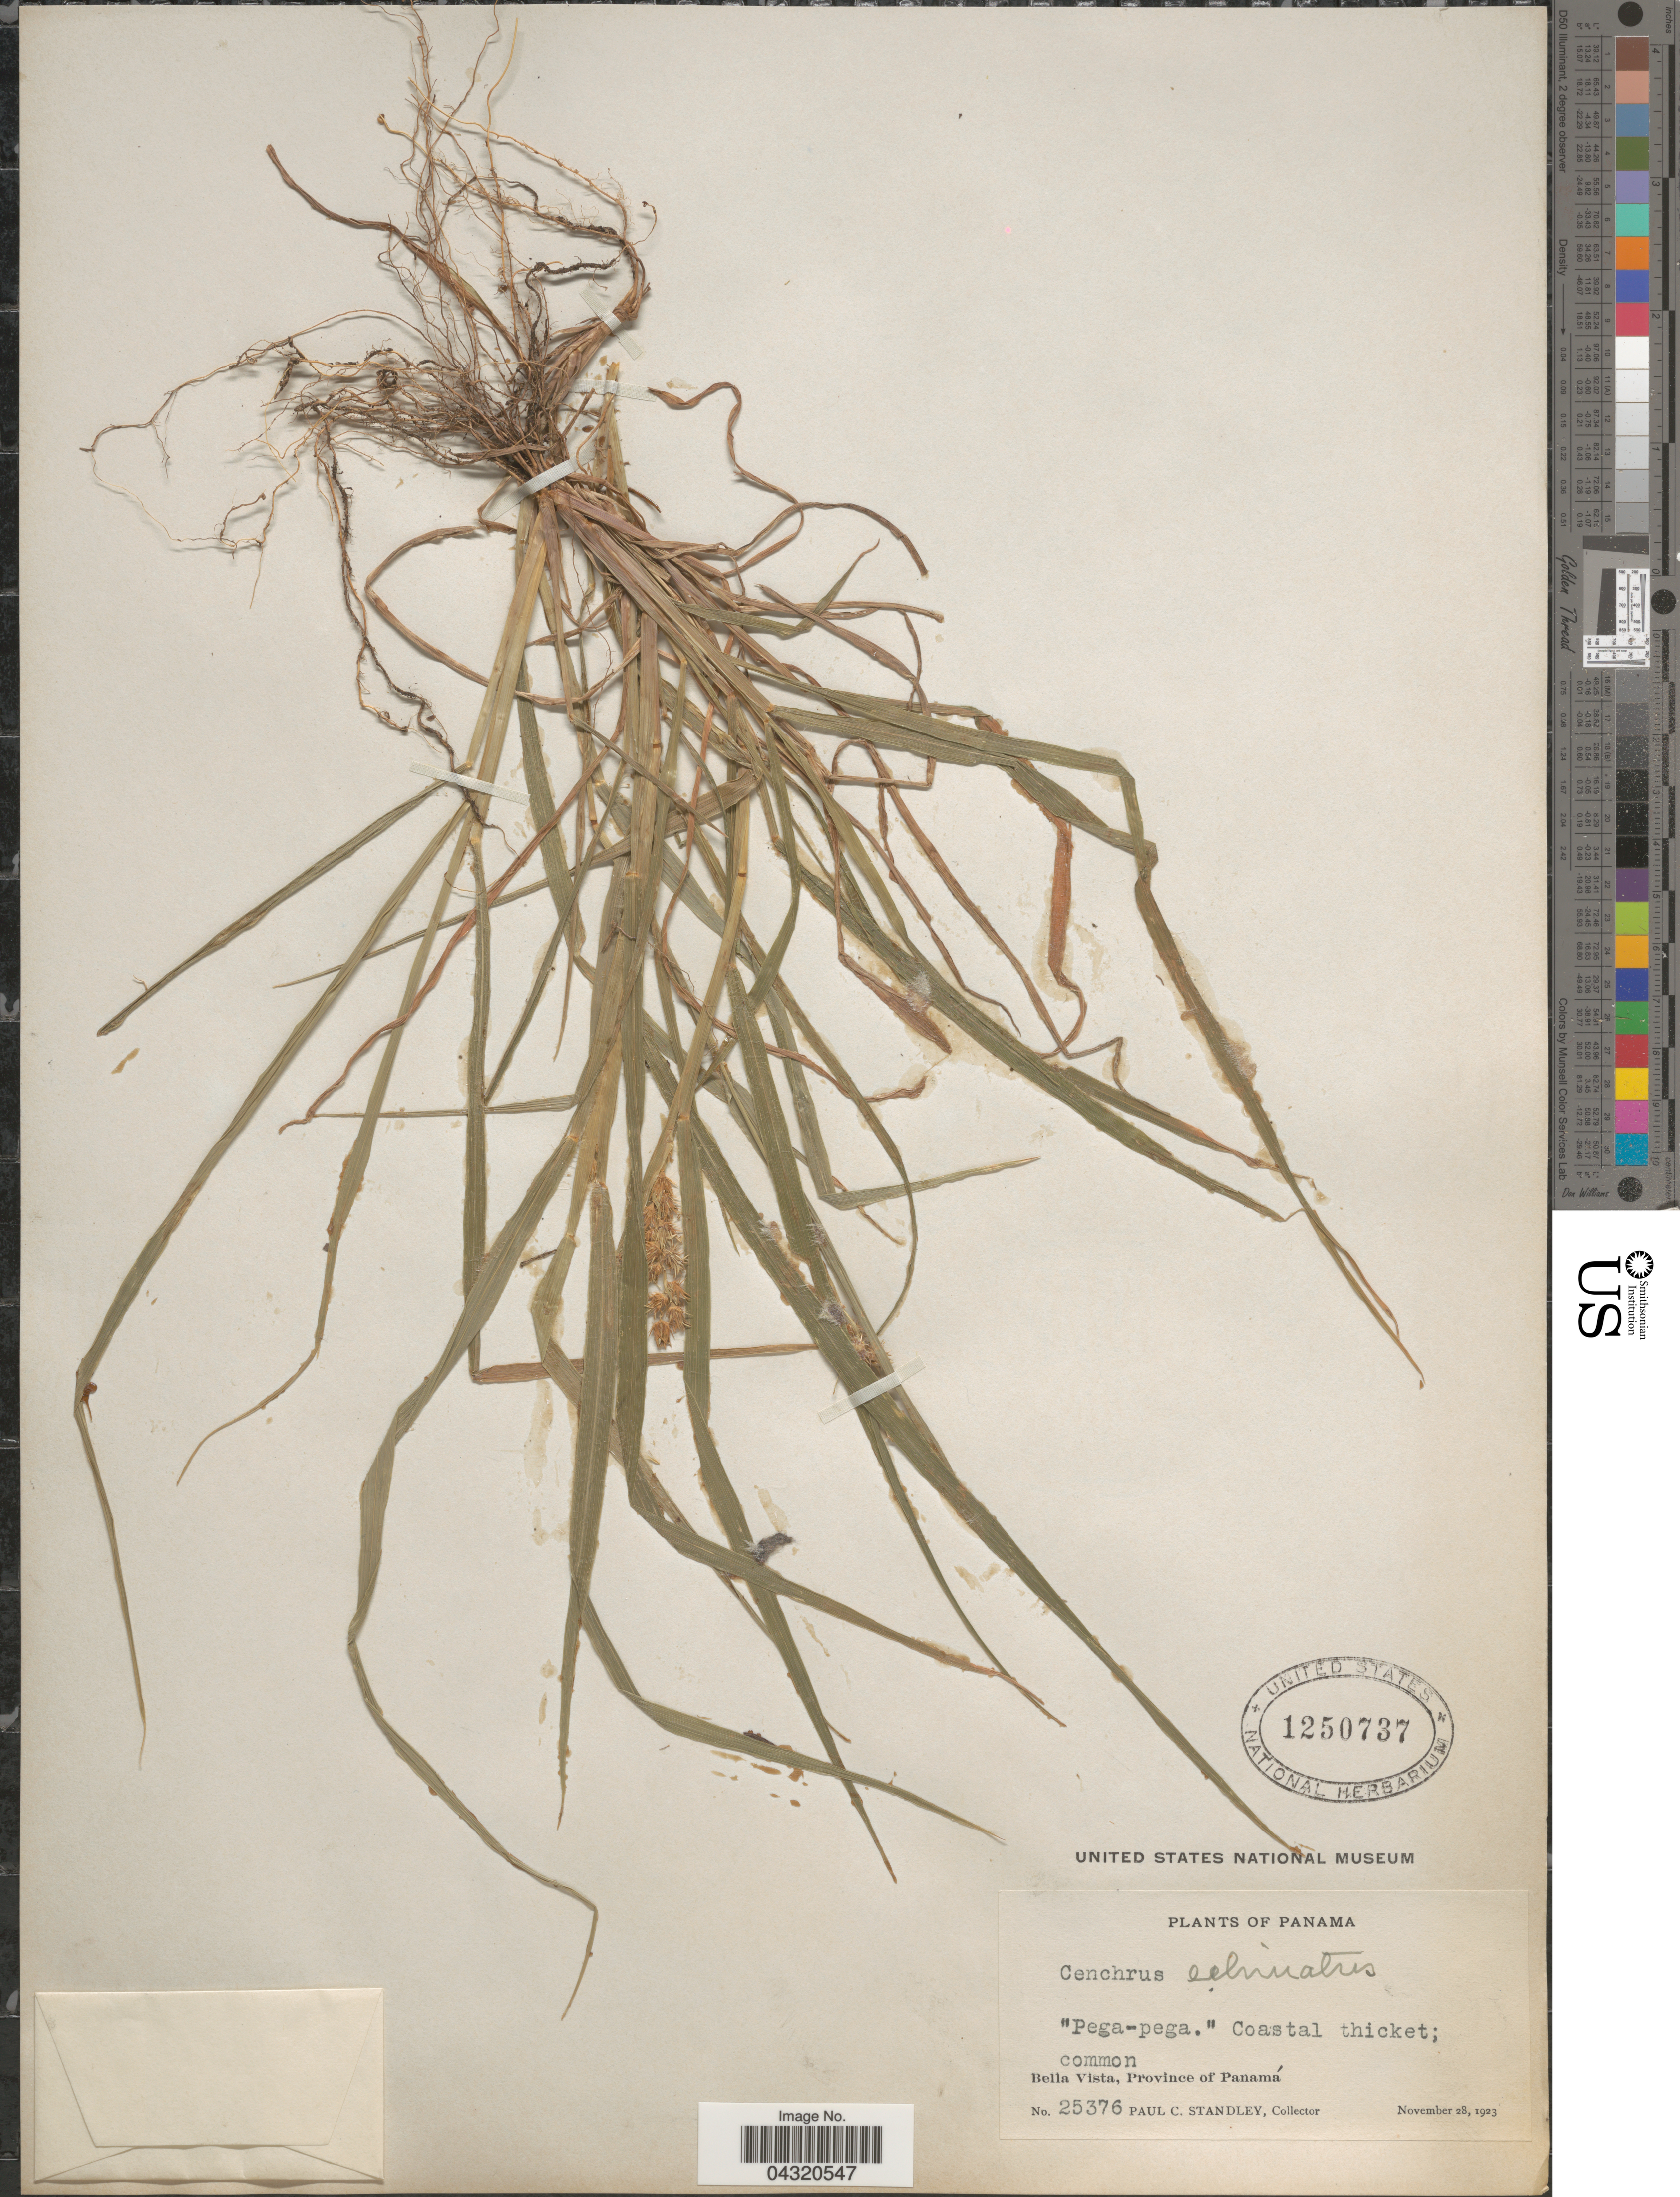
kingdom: Plantae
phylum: Tracheophyta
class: Liliopsida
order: Poales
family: Poaceae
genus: Cenchrus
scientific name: Cenchrus echinatus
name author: L.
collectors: P. C. Standley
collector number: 25376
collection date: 1923-11-28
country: Panama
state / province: Panamá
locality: Bella Vista.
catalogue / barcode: US 1250737